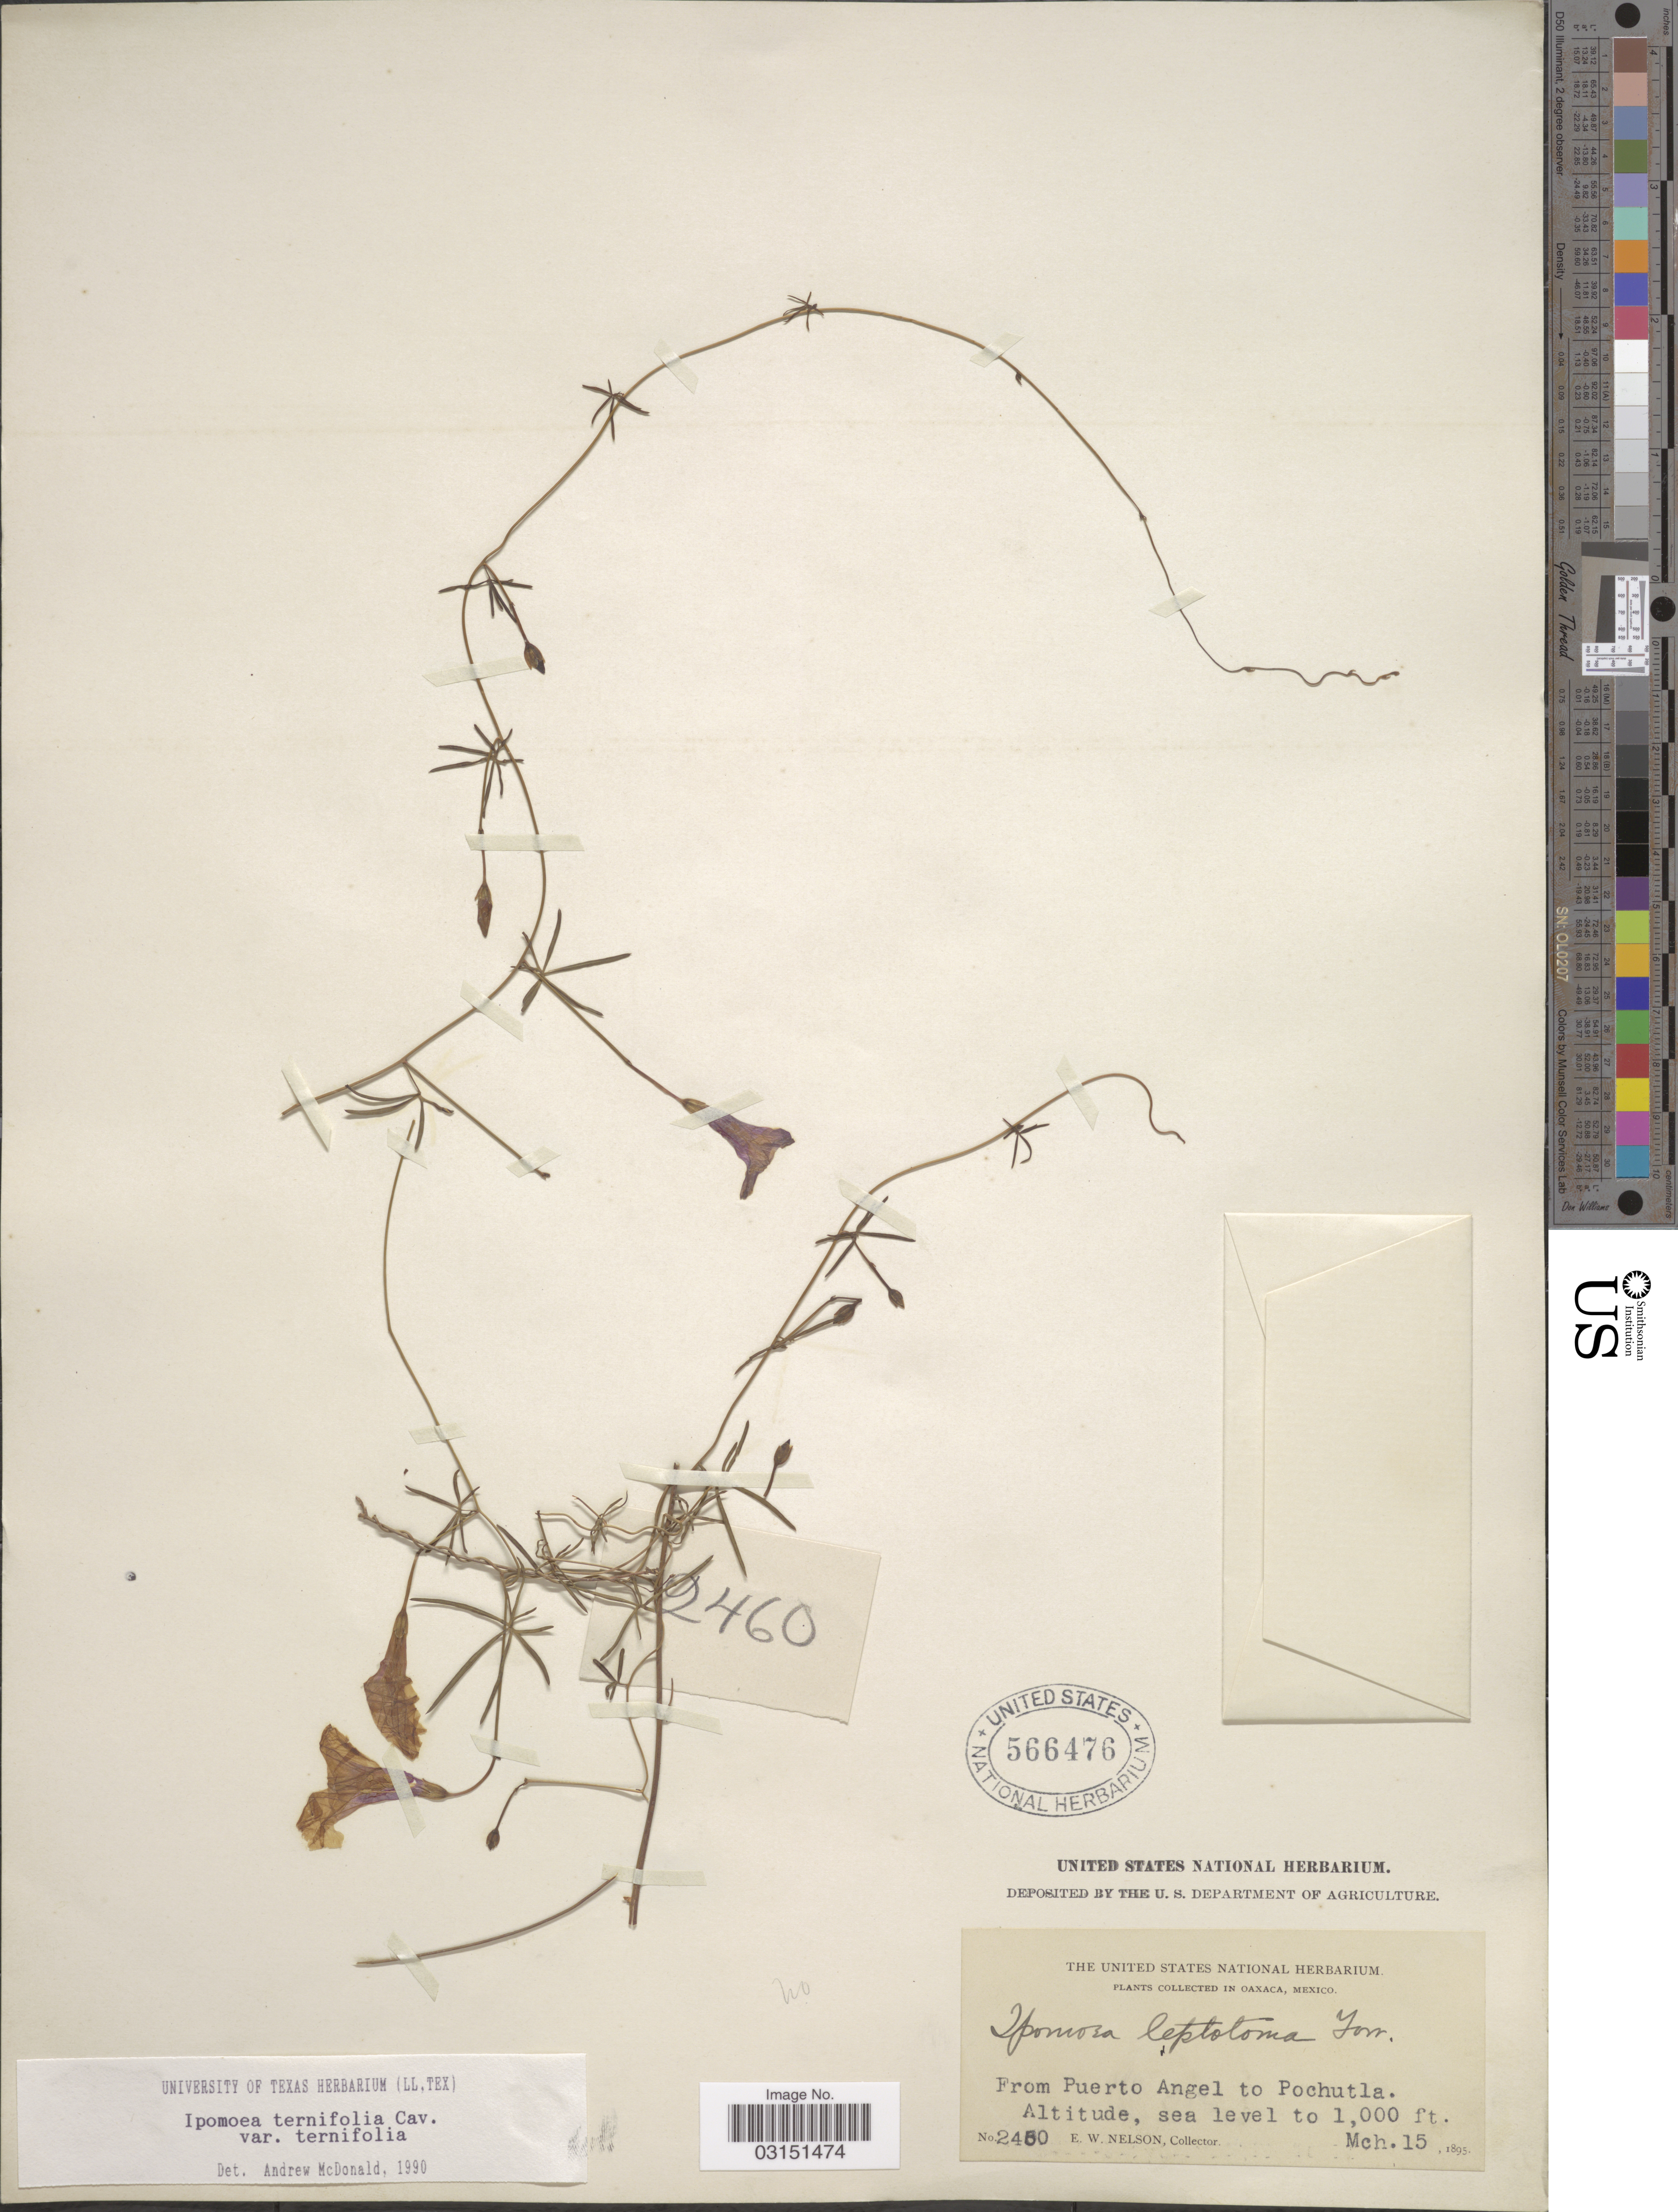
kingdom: Plantae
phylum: Tracheophyta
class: Magnoliopsida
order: Solanales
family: Convolvulaceae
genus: Ipomoea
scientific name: Ipomoea ternifolia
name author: Cav.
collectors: E. W. Nelson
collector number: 2460*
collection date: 1895-03-15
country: Mexico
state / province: Oaxaca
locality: From Puerto Angel to Pochutla.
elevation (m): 0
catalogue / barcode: US 566476